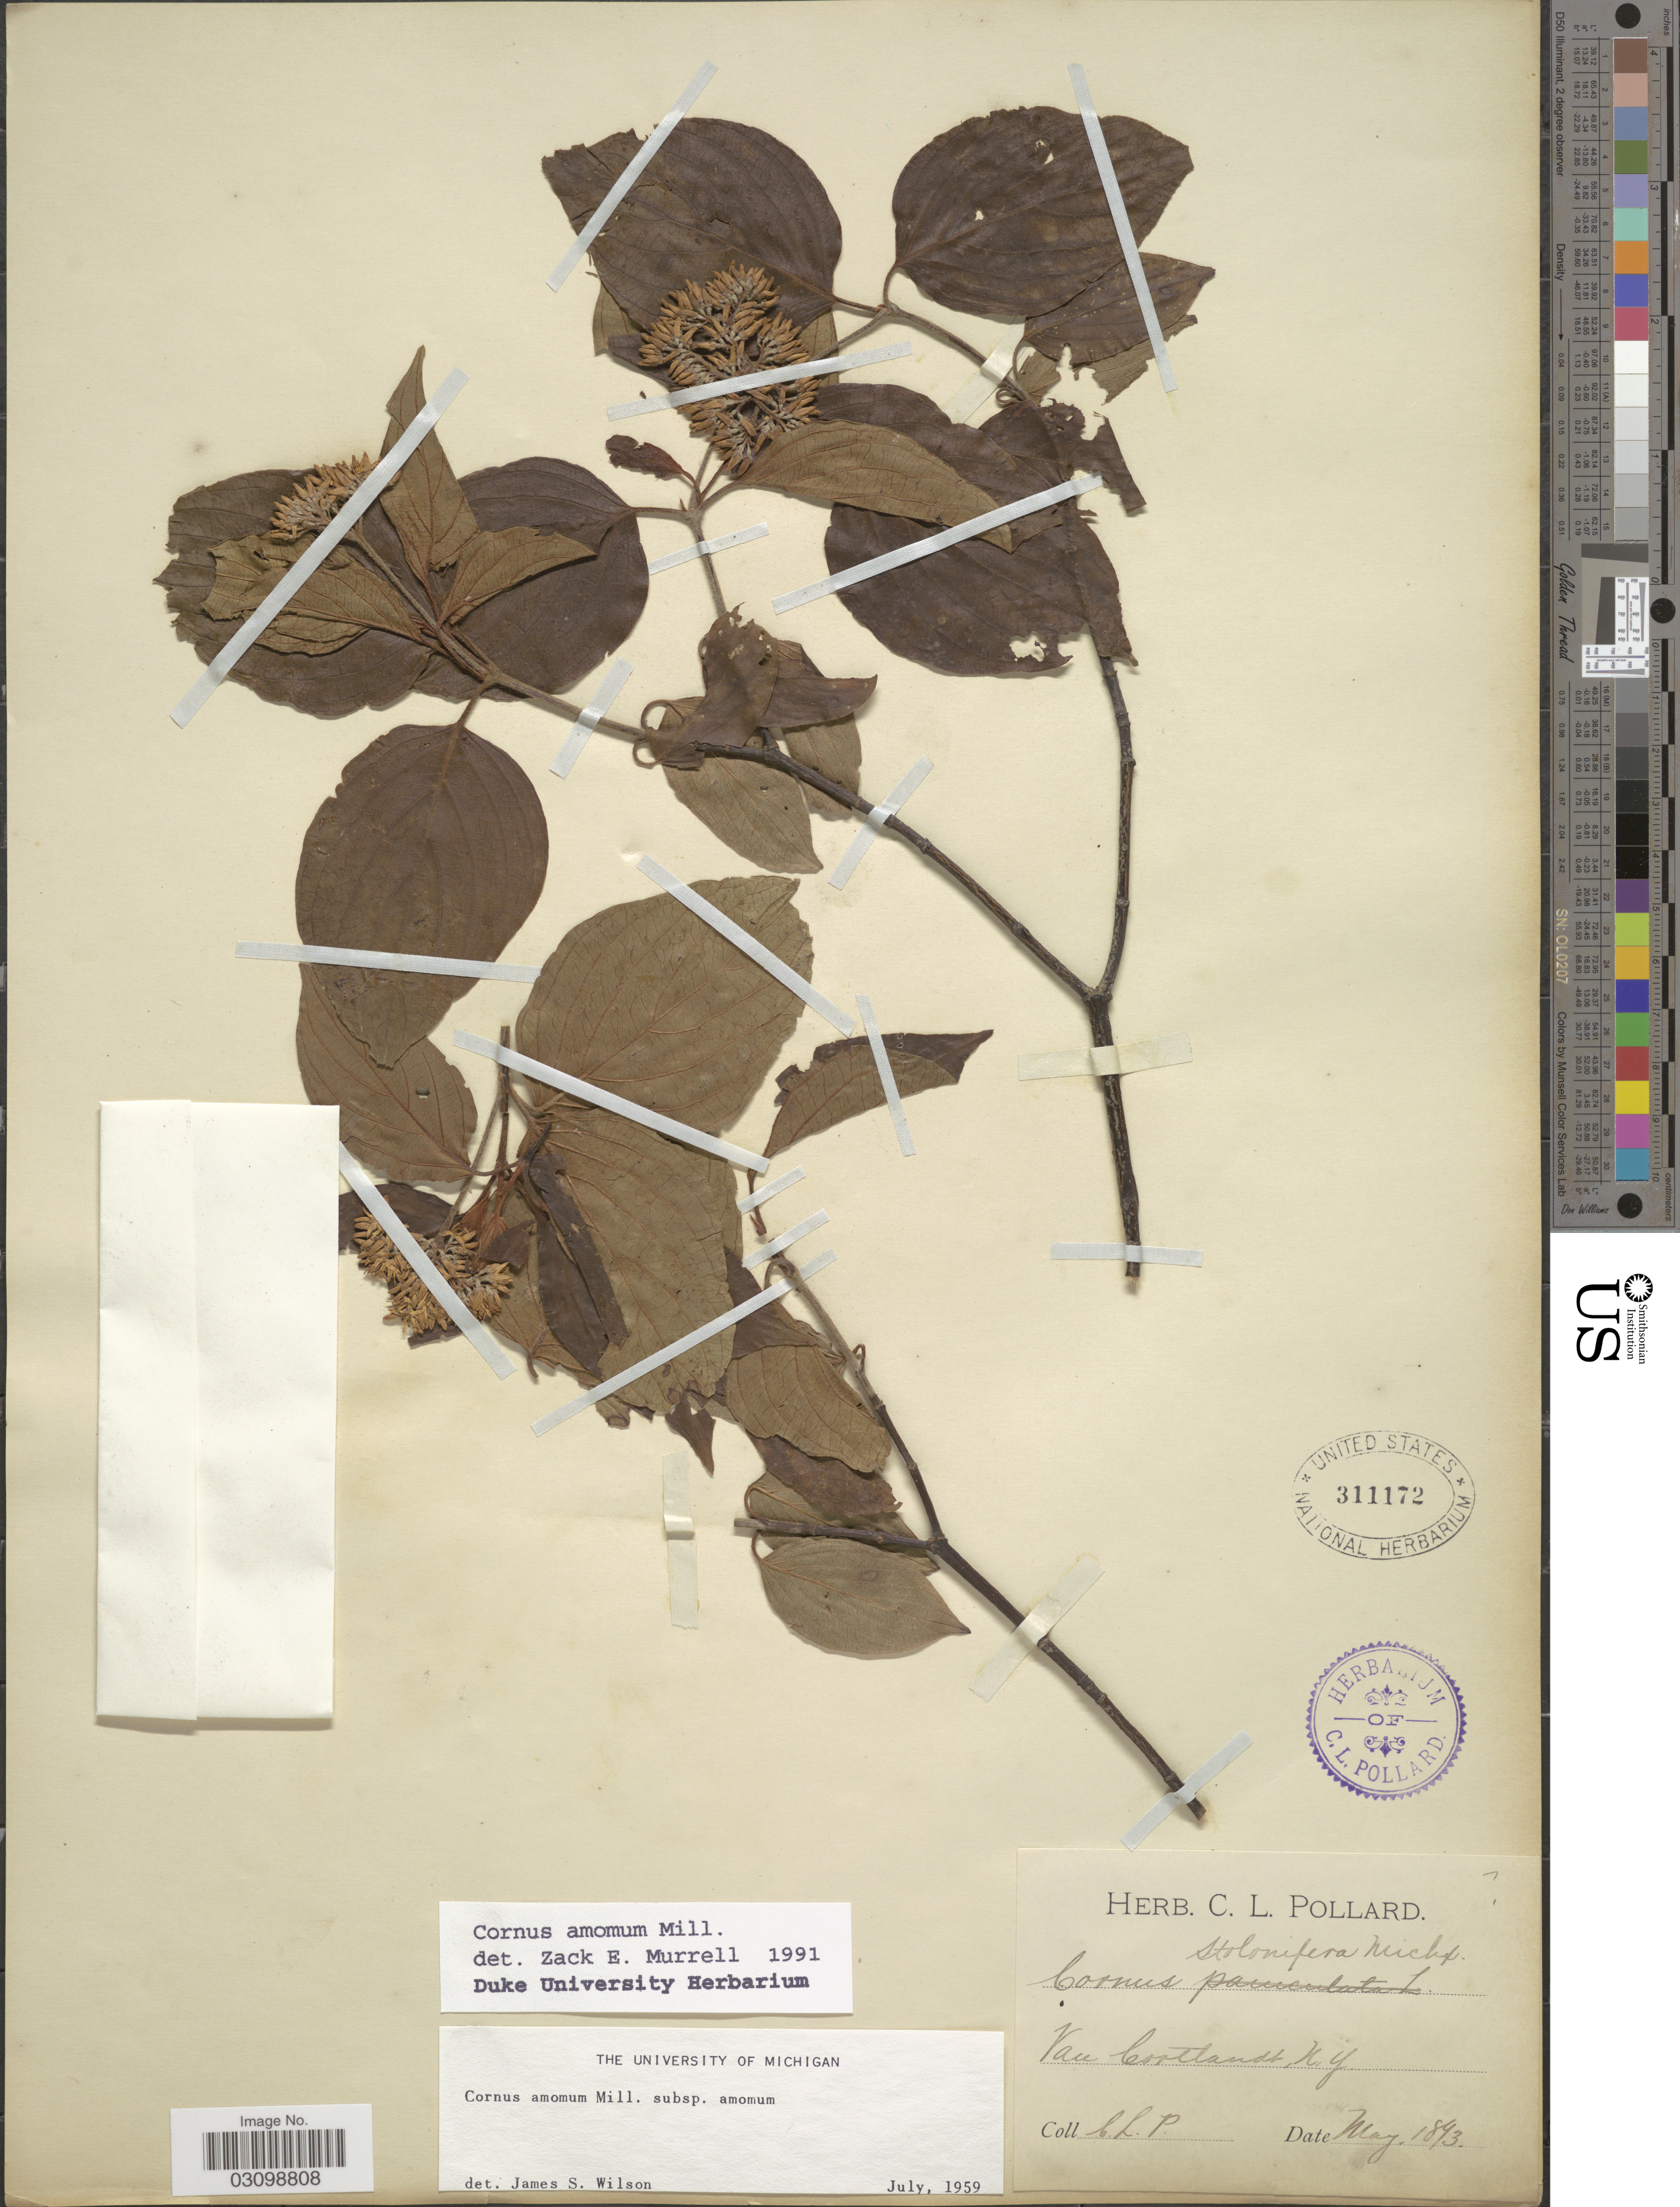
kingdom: Plantae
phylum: Tracheophyta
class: Magnoliopsida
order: Cornales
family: Cornaceae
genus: Cornus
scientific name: Cornus amomum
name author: Mill.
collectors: C. L. Pollard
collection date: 1893-05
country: United States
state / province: New York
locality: Van Cortlandt, N.Y.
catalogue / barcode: US 311172